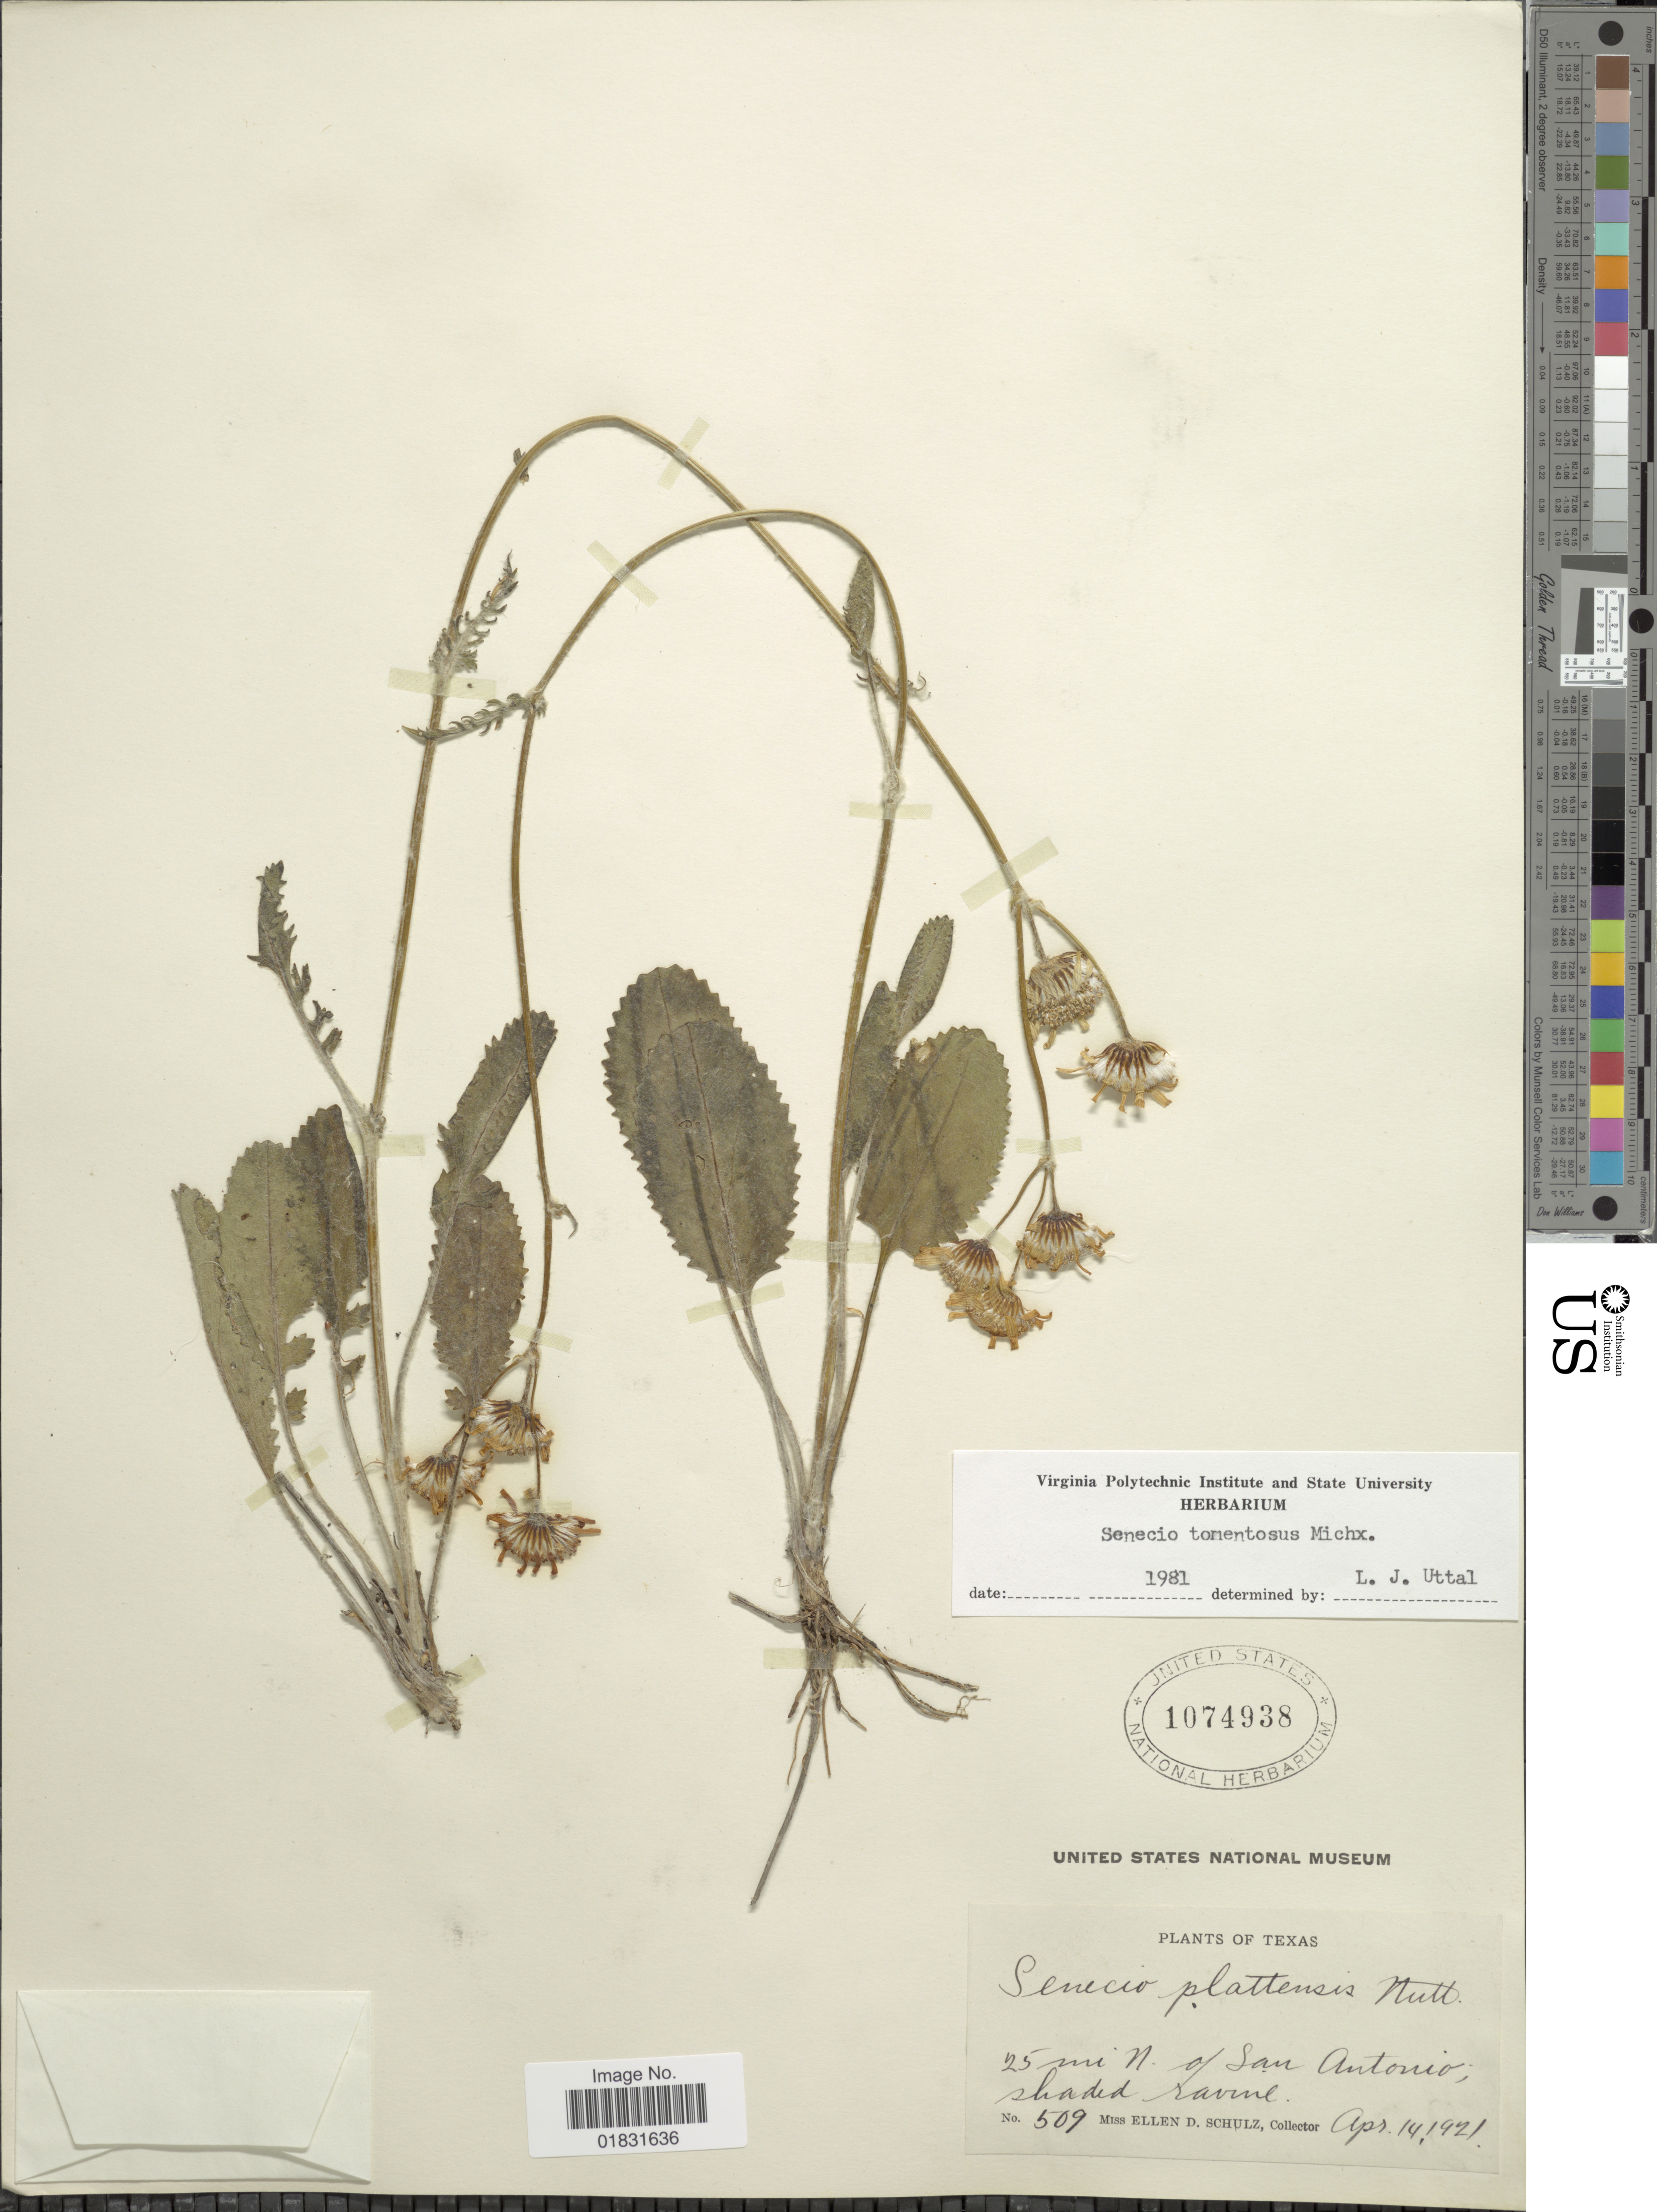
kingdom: Plantae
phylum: Tracheophyta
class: Magnoliopsida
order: Asterales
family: Asteraceae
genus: Packera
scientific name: Packera plattensis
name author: W.A. Weber & Á. Löve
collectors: E. D. Schulz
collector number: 509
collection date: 1921-04-14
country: United States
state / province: Texas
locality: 25 mi N of San Antonio; shaded ravine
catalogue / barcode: US 1074938